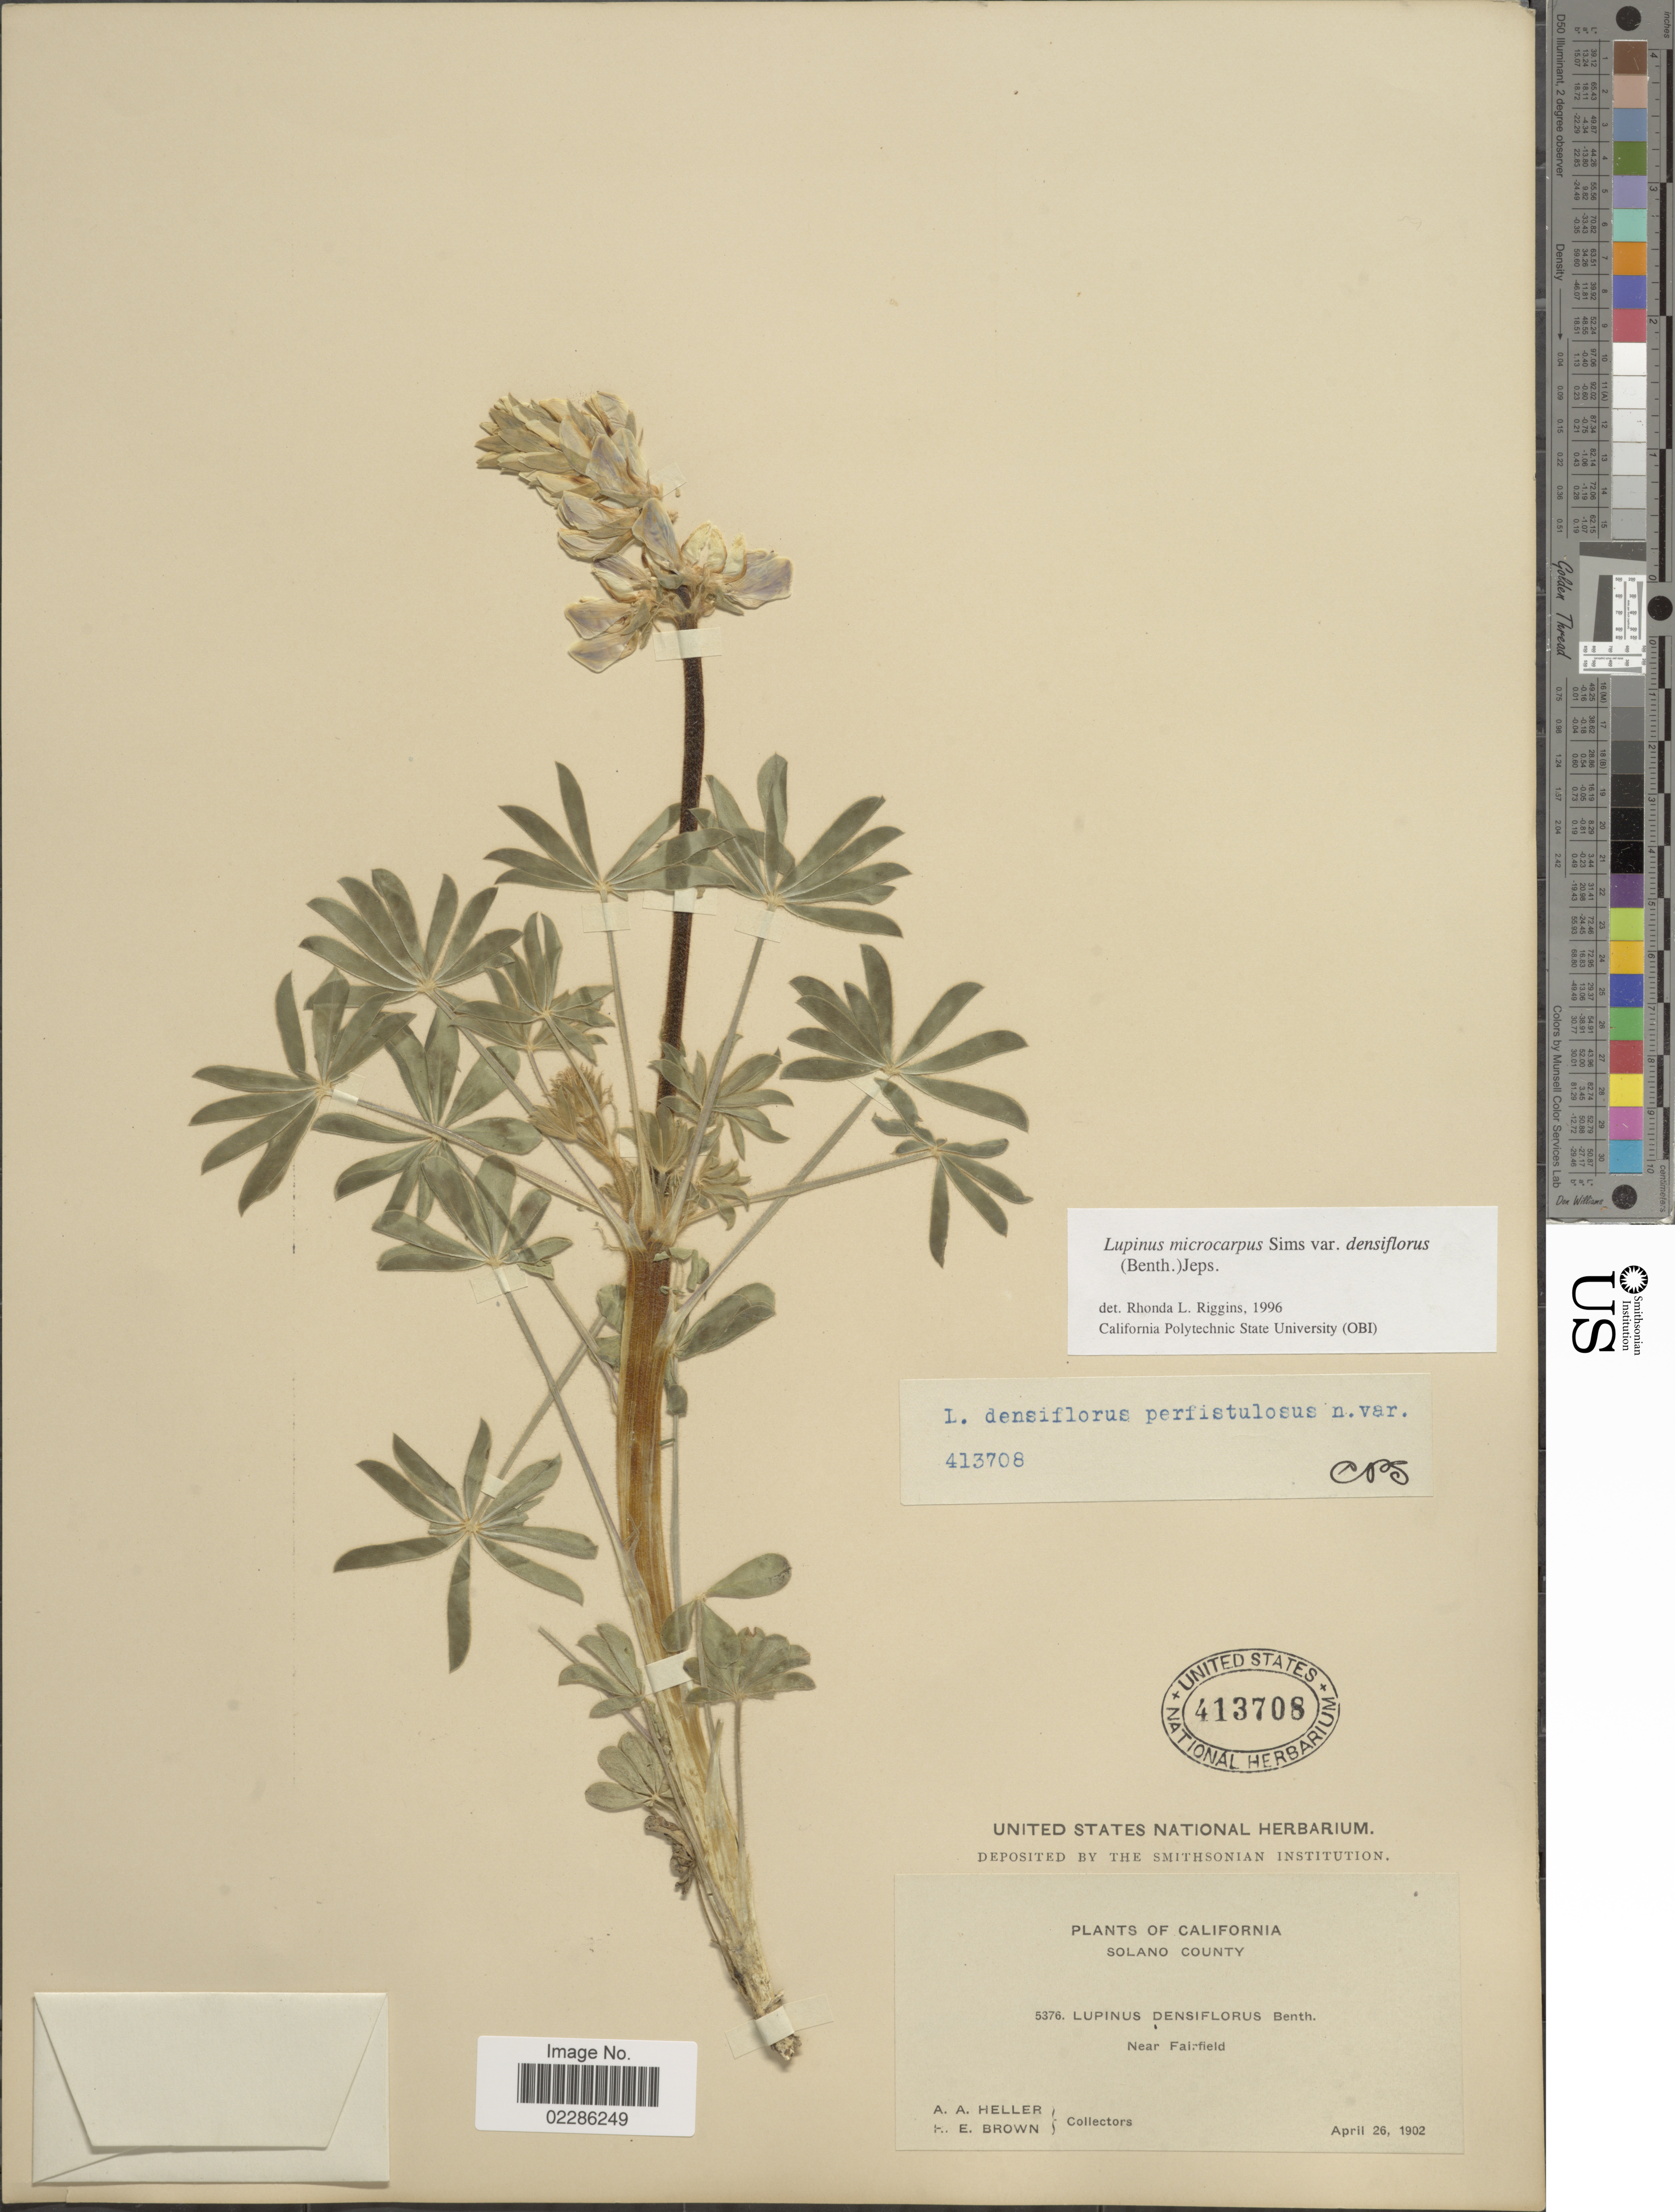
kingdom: Plantae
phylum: Tracheophyta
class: Magnoliopsida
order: Fabales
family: Fabaceae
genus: Lupinus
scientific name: Lupinus microcarpus var. densiflorus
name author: (Benth.) Jeps.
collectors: A. A. Heller & H. E. Brown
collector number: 5376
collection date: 1902-04-26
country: United States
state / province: California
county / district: Solano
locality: Solano County, Near Fairfield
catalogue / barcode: US 413708